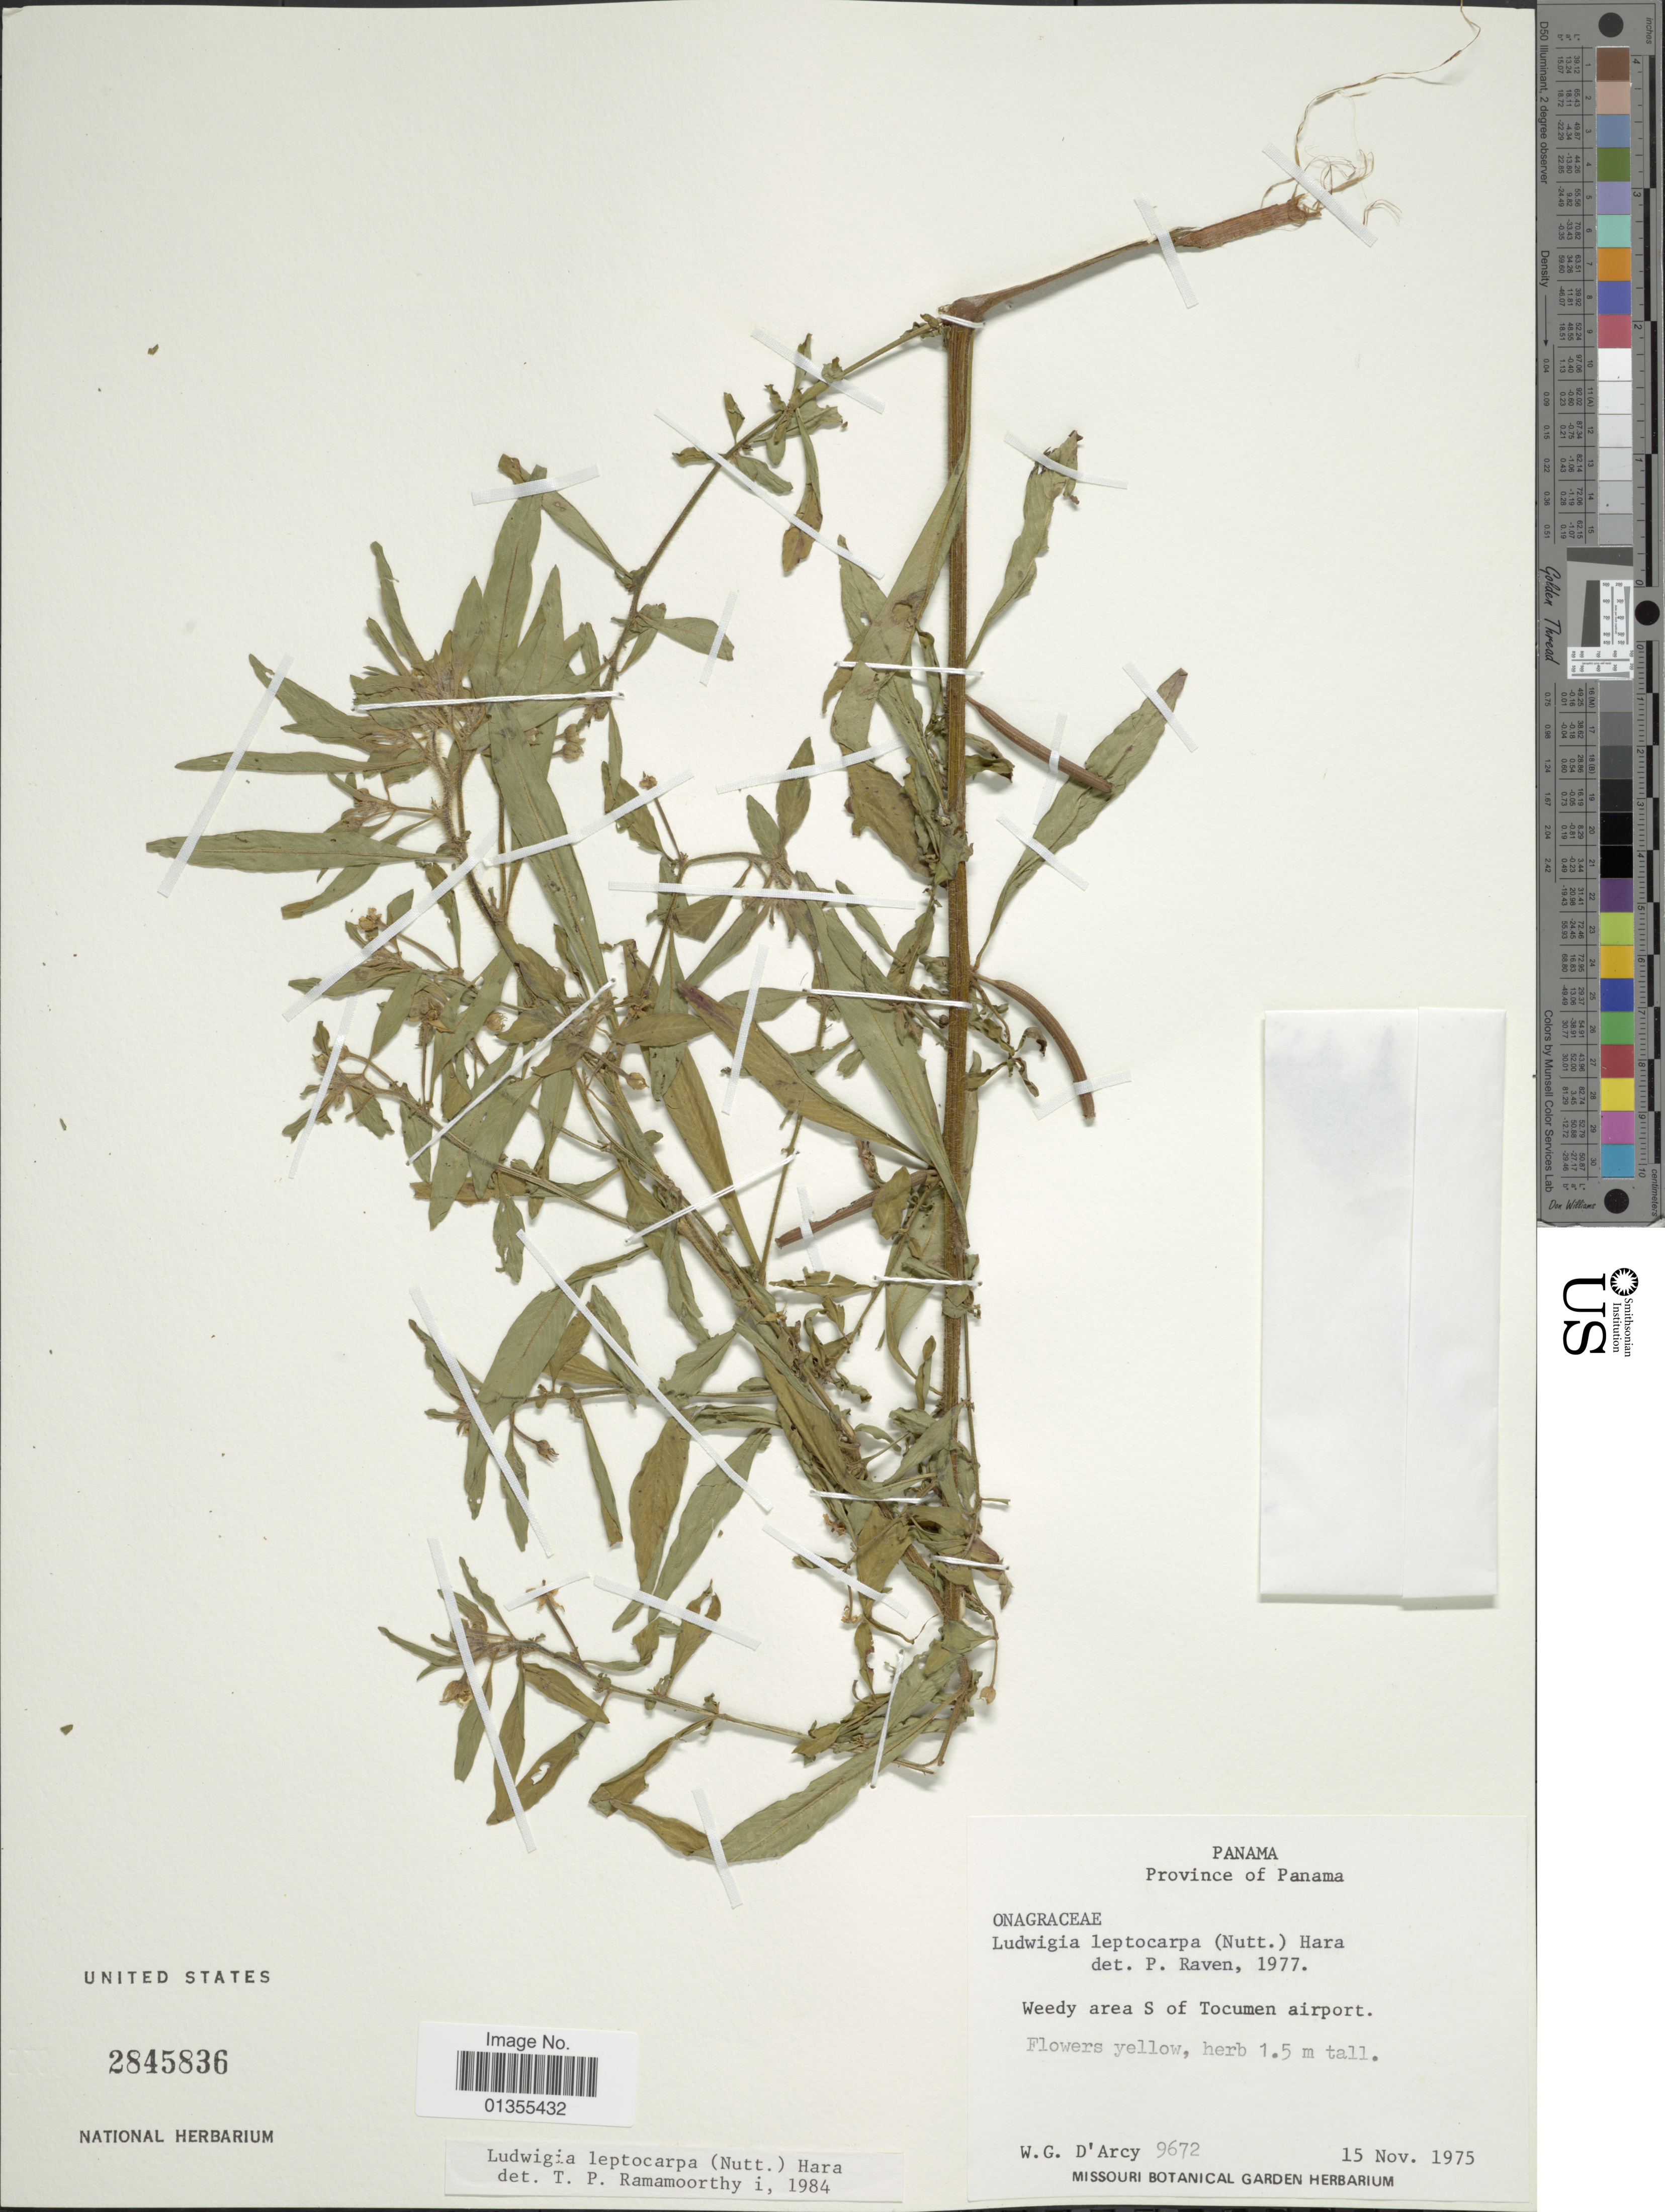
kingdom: Plantae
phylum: Tracheophyta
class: Magnoliopsida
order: Myrtales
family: Onagraceae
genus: Ludwigia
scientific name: Ludwigia nervosa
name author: (Poir.) H. Hara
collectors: W. G. D'Arcy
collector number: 9672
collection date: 1975-11-15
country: Panama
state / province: Panamá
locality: Province of Panama. Weedy area S of Tocumen airport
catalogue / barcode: US 2845836